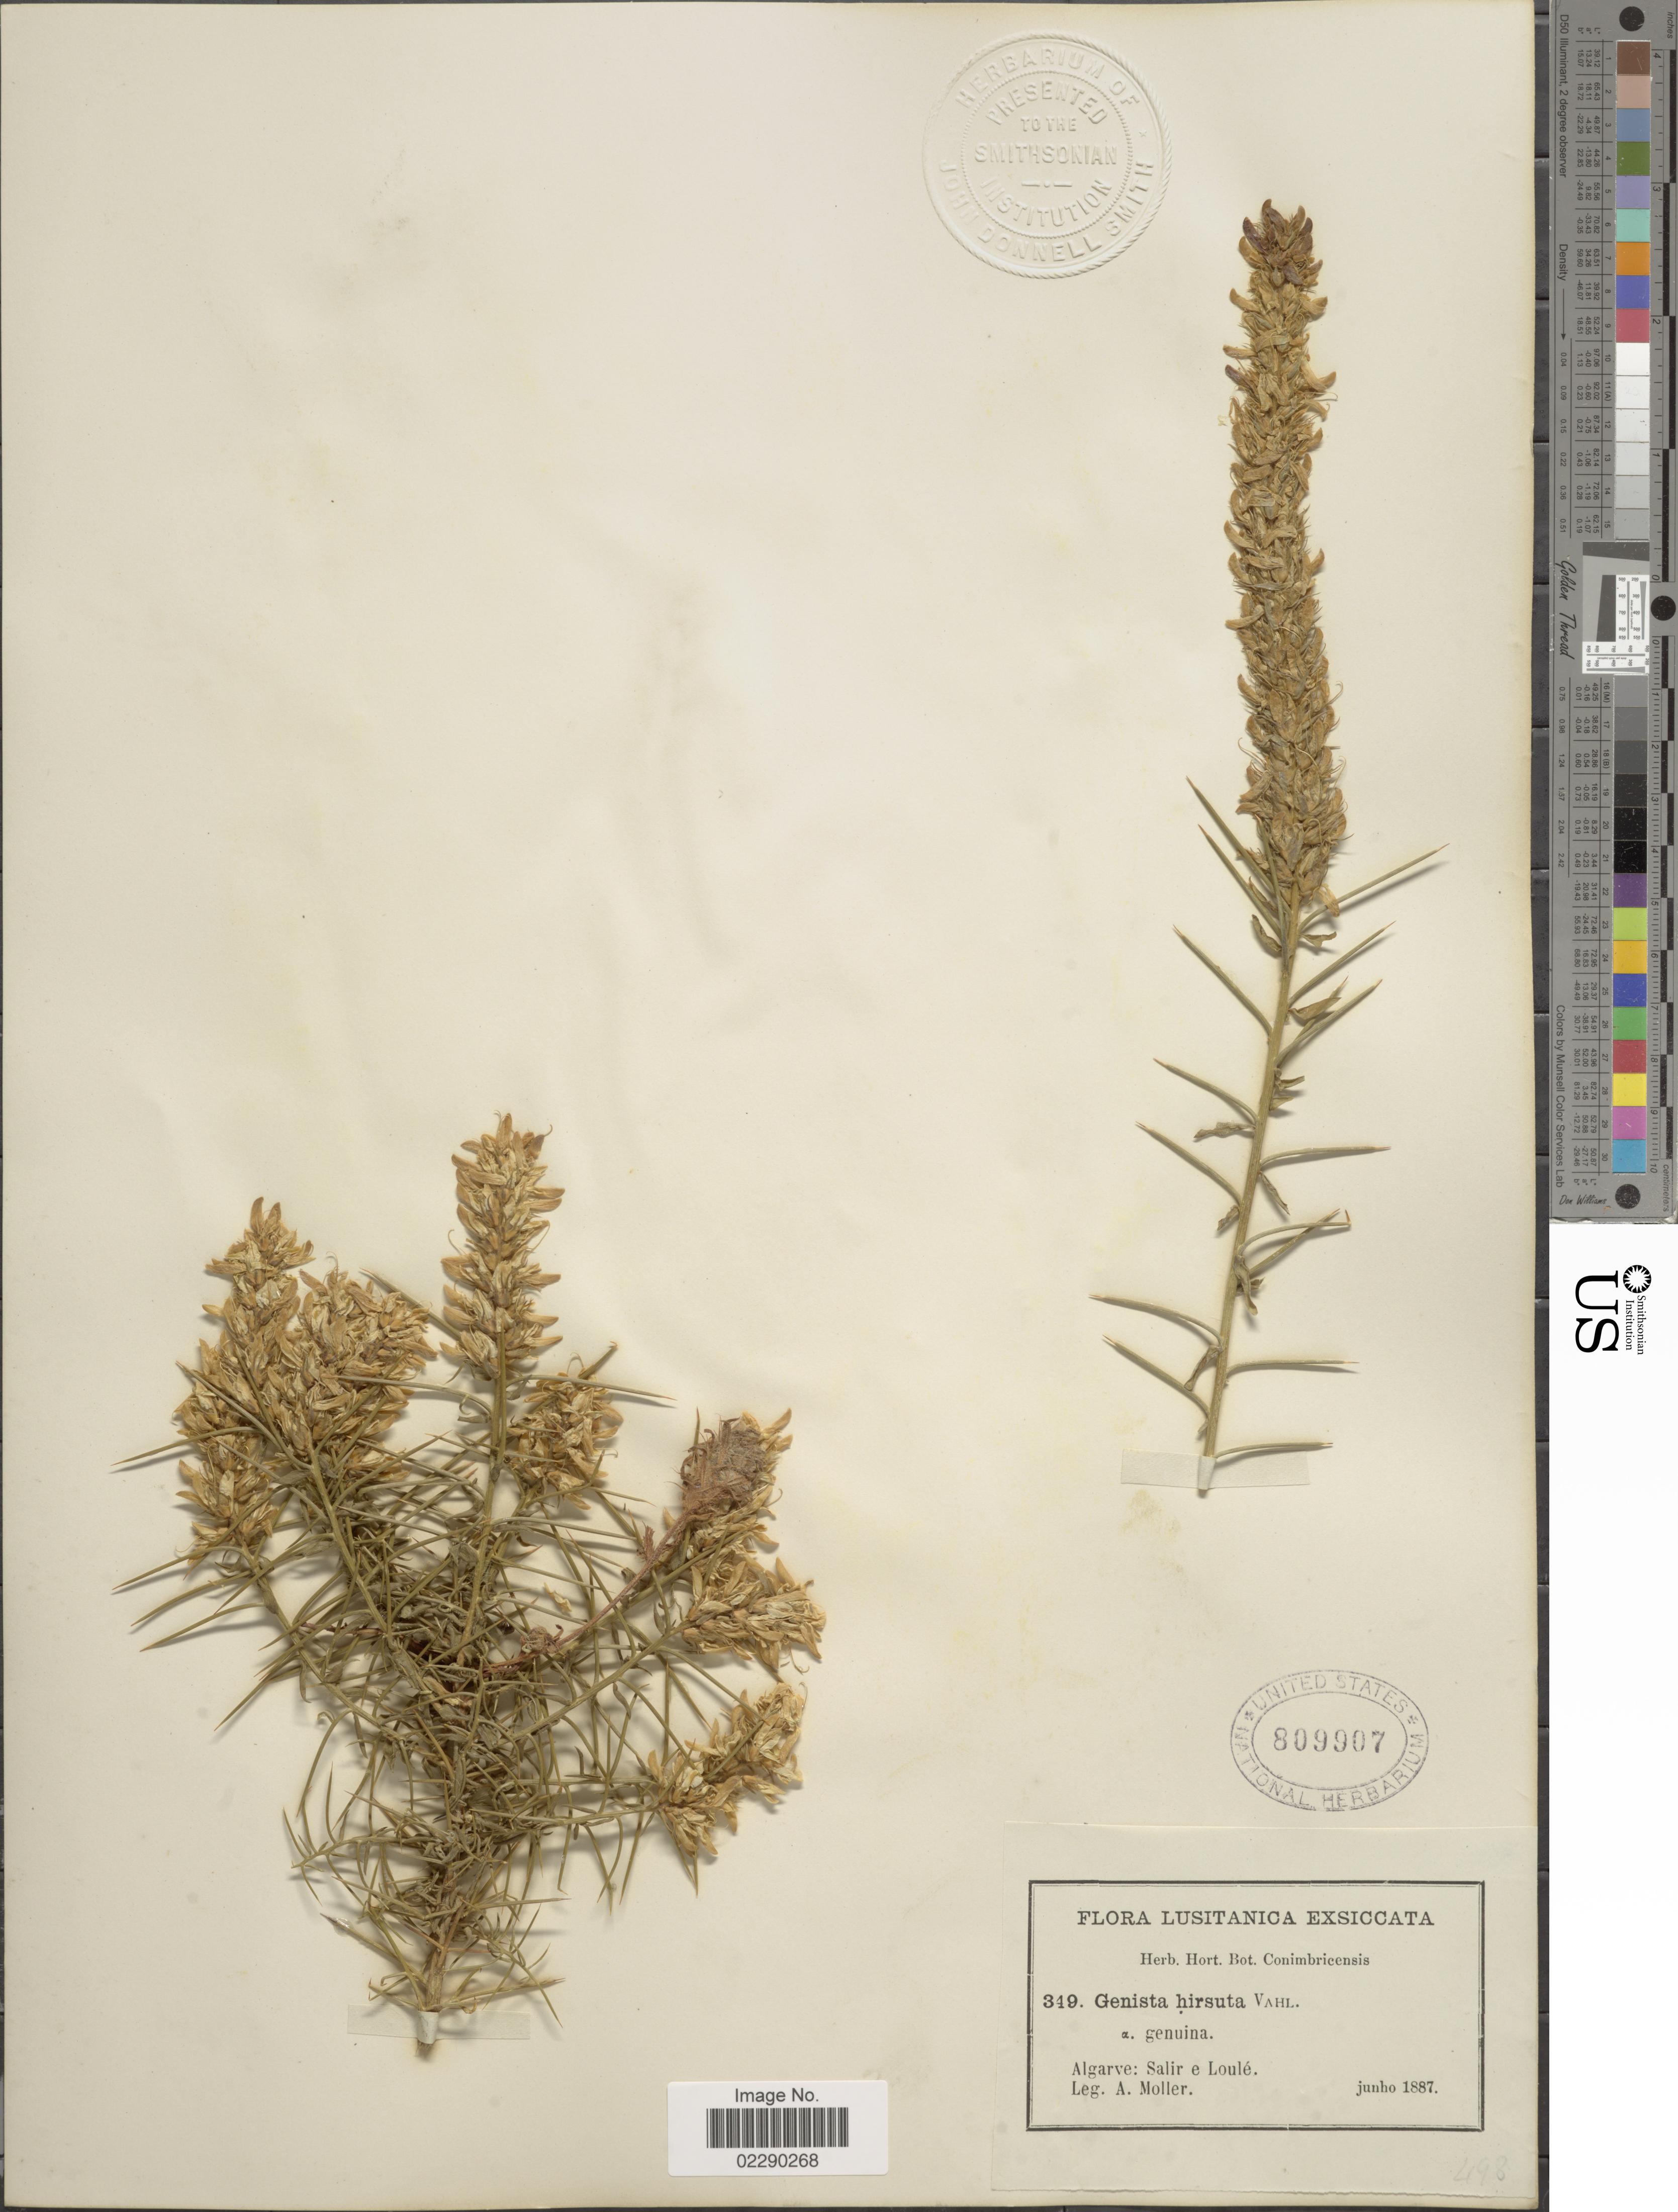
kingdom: Plantae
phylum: Tracheophyta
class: Magnoliopsida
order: Fabales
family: Fabaceae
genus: Genista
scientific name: Genista hirsuta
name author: Vahl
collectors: A. Moller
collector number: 349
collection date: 1887-06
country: Portugal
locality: Lusitanica, Algarve, Salir e Loule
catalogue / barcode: US 809907